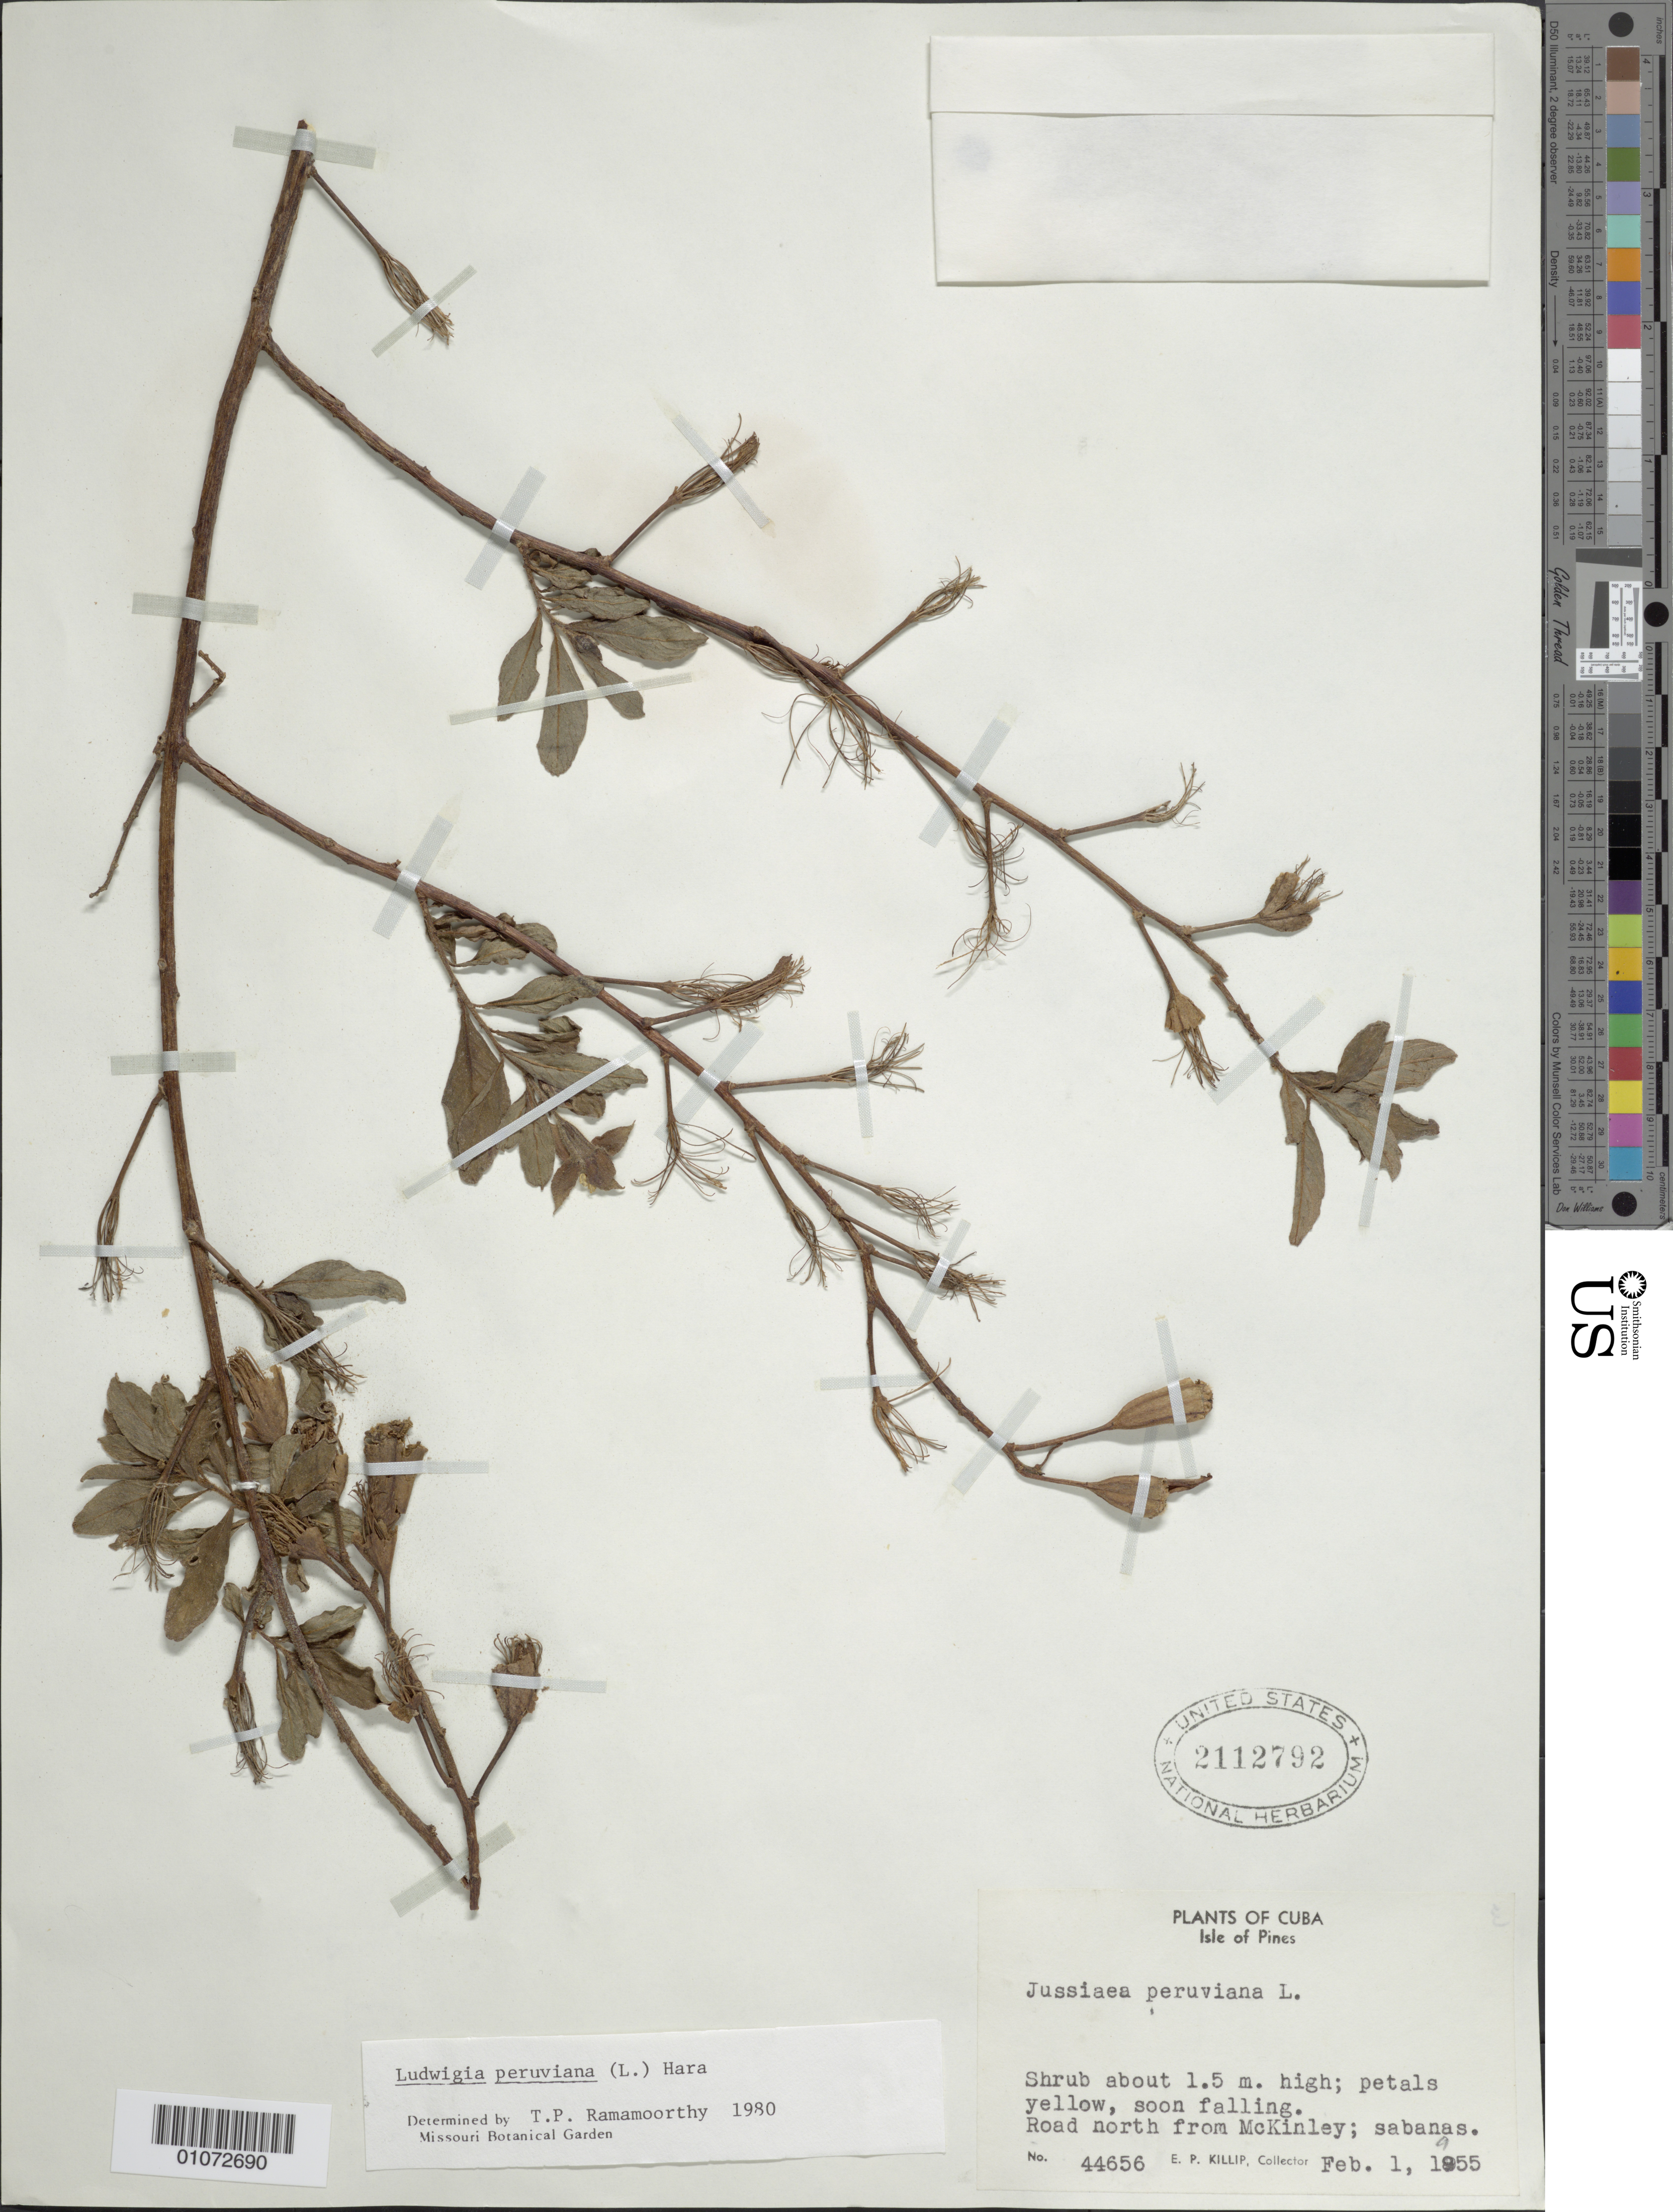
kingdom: Plantae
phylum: Tracheophyta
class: Magnoliopsida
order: Myrtales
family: Onagraceae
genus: Ludwigia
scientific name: Ludwigia peruviana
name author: (L.) H. Hara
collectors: E. P. Killip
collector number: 44656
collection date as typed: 01 Feb 1955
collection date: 1955-02-01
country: Cuba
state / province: Isla de La Juventud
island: Isla de la Juventud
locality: Road north from McKinley; savannas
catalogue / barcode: US 2112792